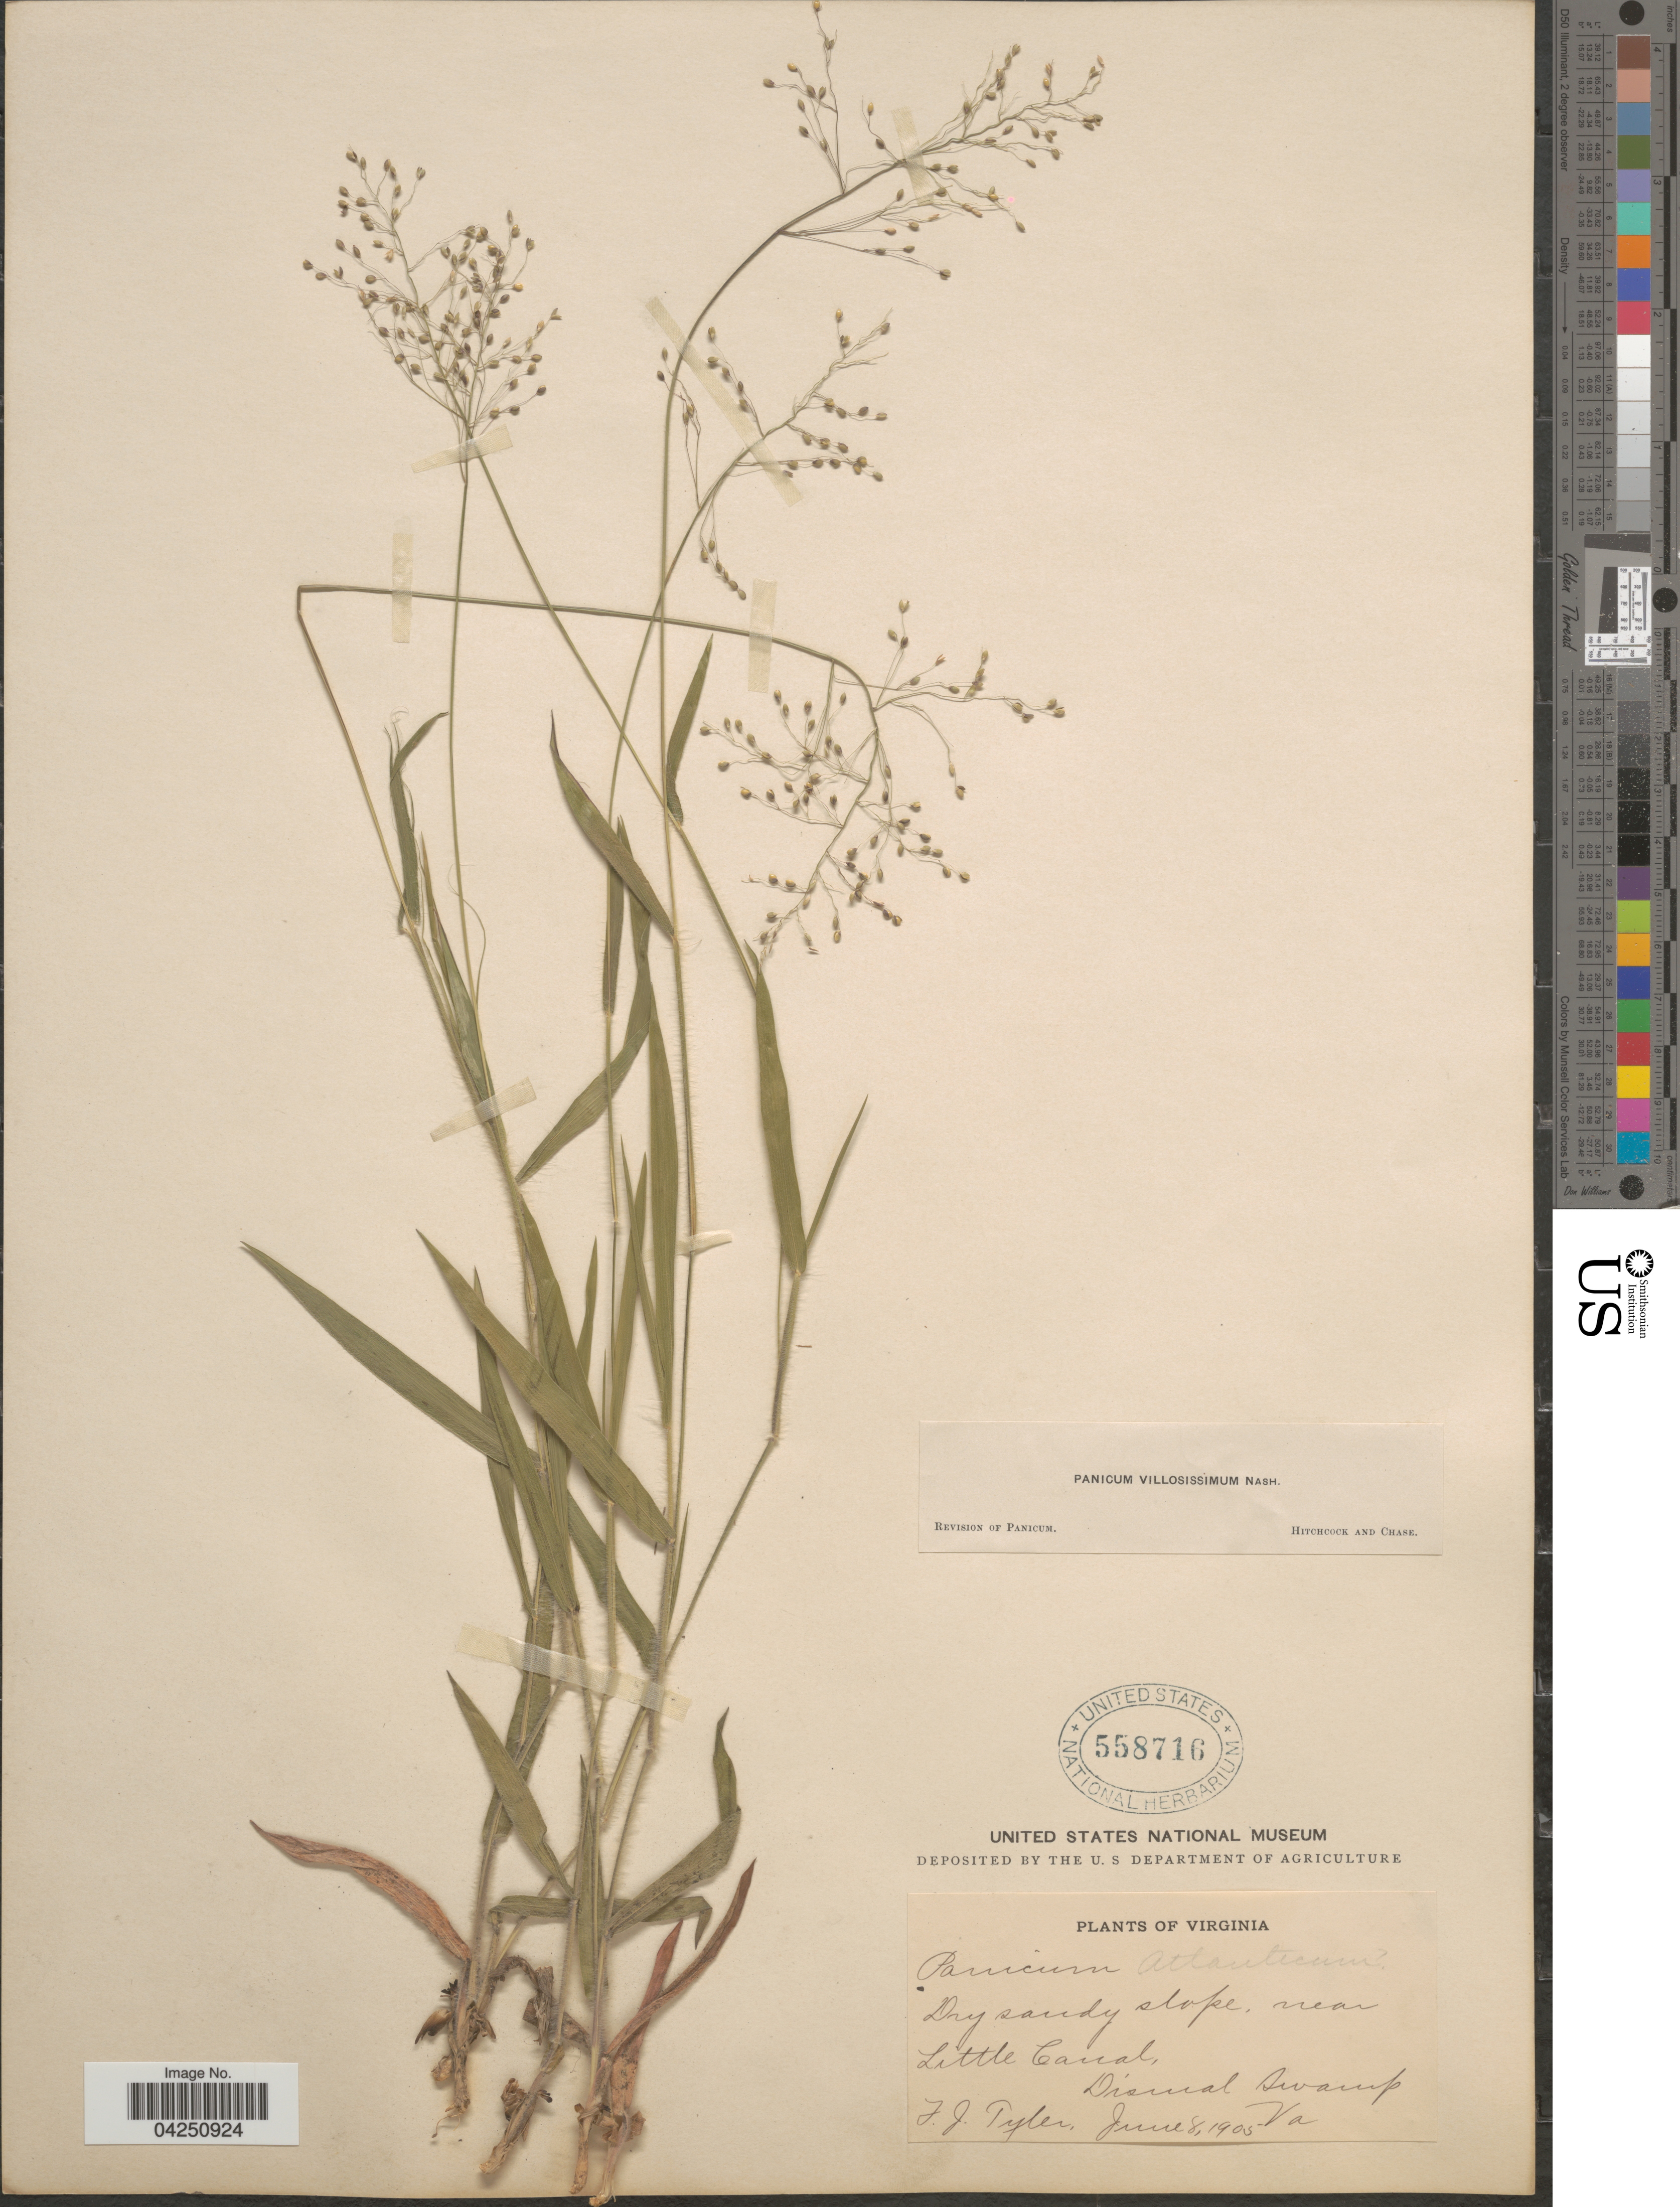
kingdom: Plantae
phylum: Tracheophyta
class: Liliopsida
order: Poales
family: Poaceae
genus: Dichanthelium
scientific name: Dichanthelium acuminatum var. acuminatum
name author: (Sw.) Gould & C.A. Clark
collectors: F. Tyler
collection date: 1905-06-08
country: United States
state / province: Virginia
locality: Dry sandy slope, near Little Canal, Dismal Swamp.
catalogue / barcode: US 558716